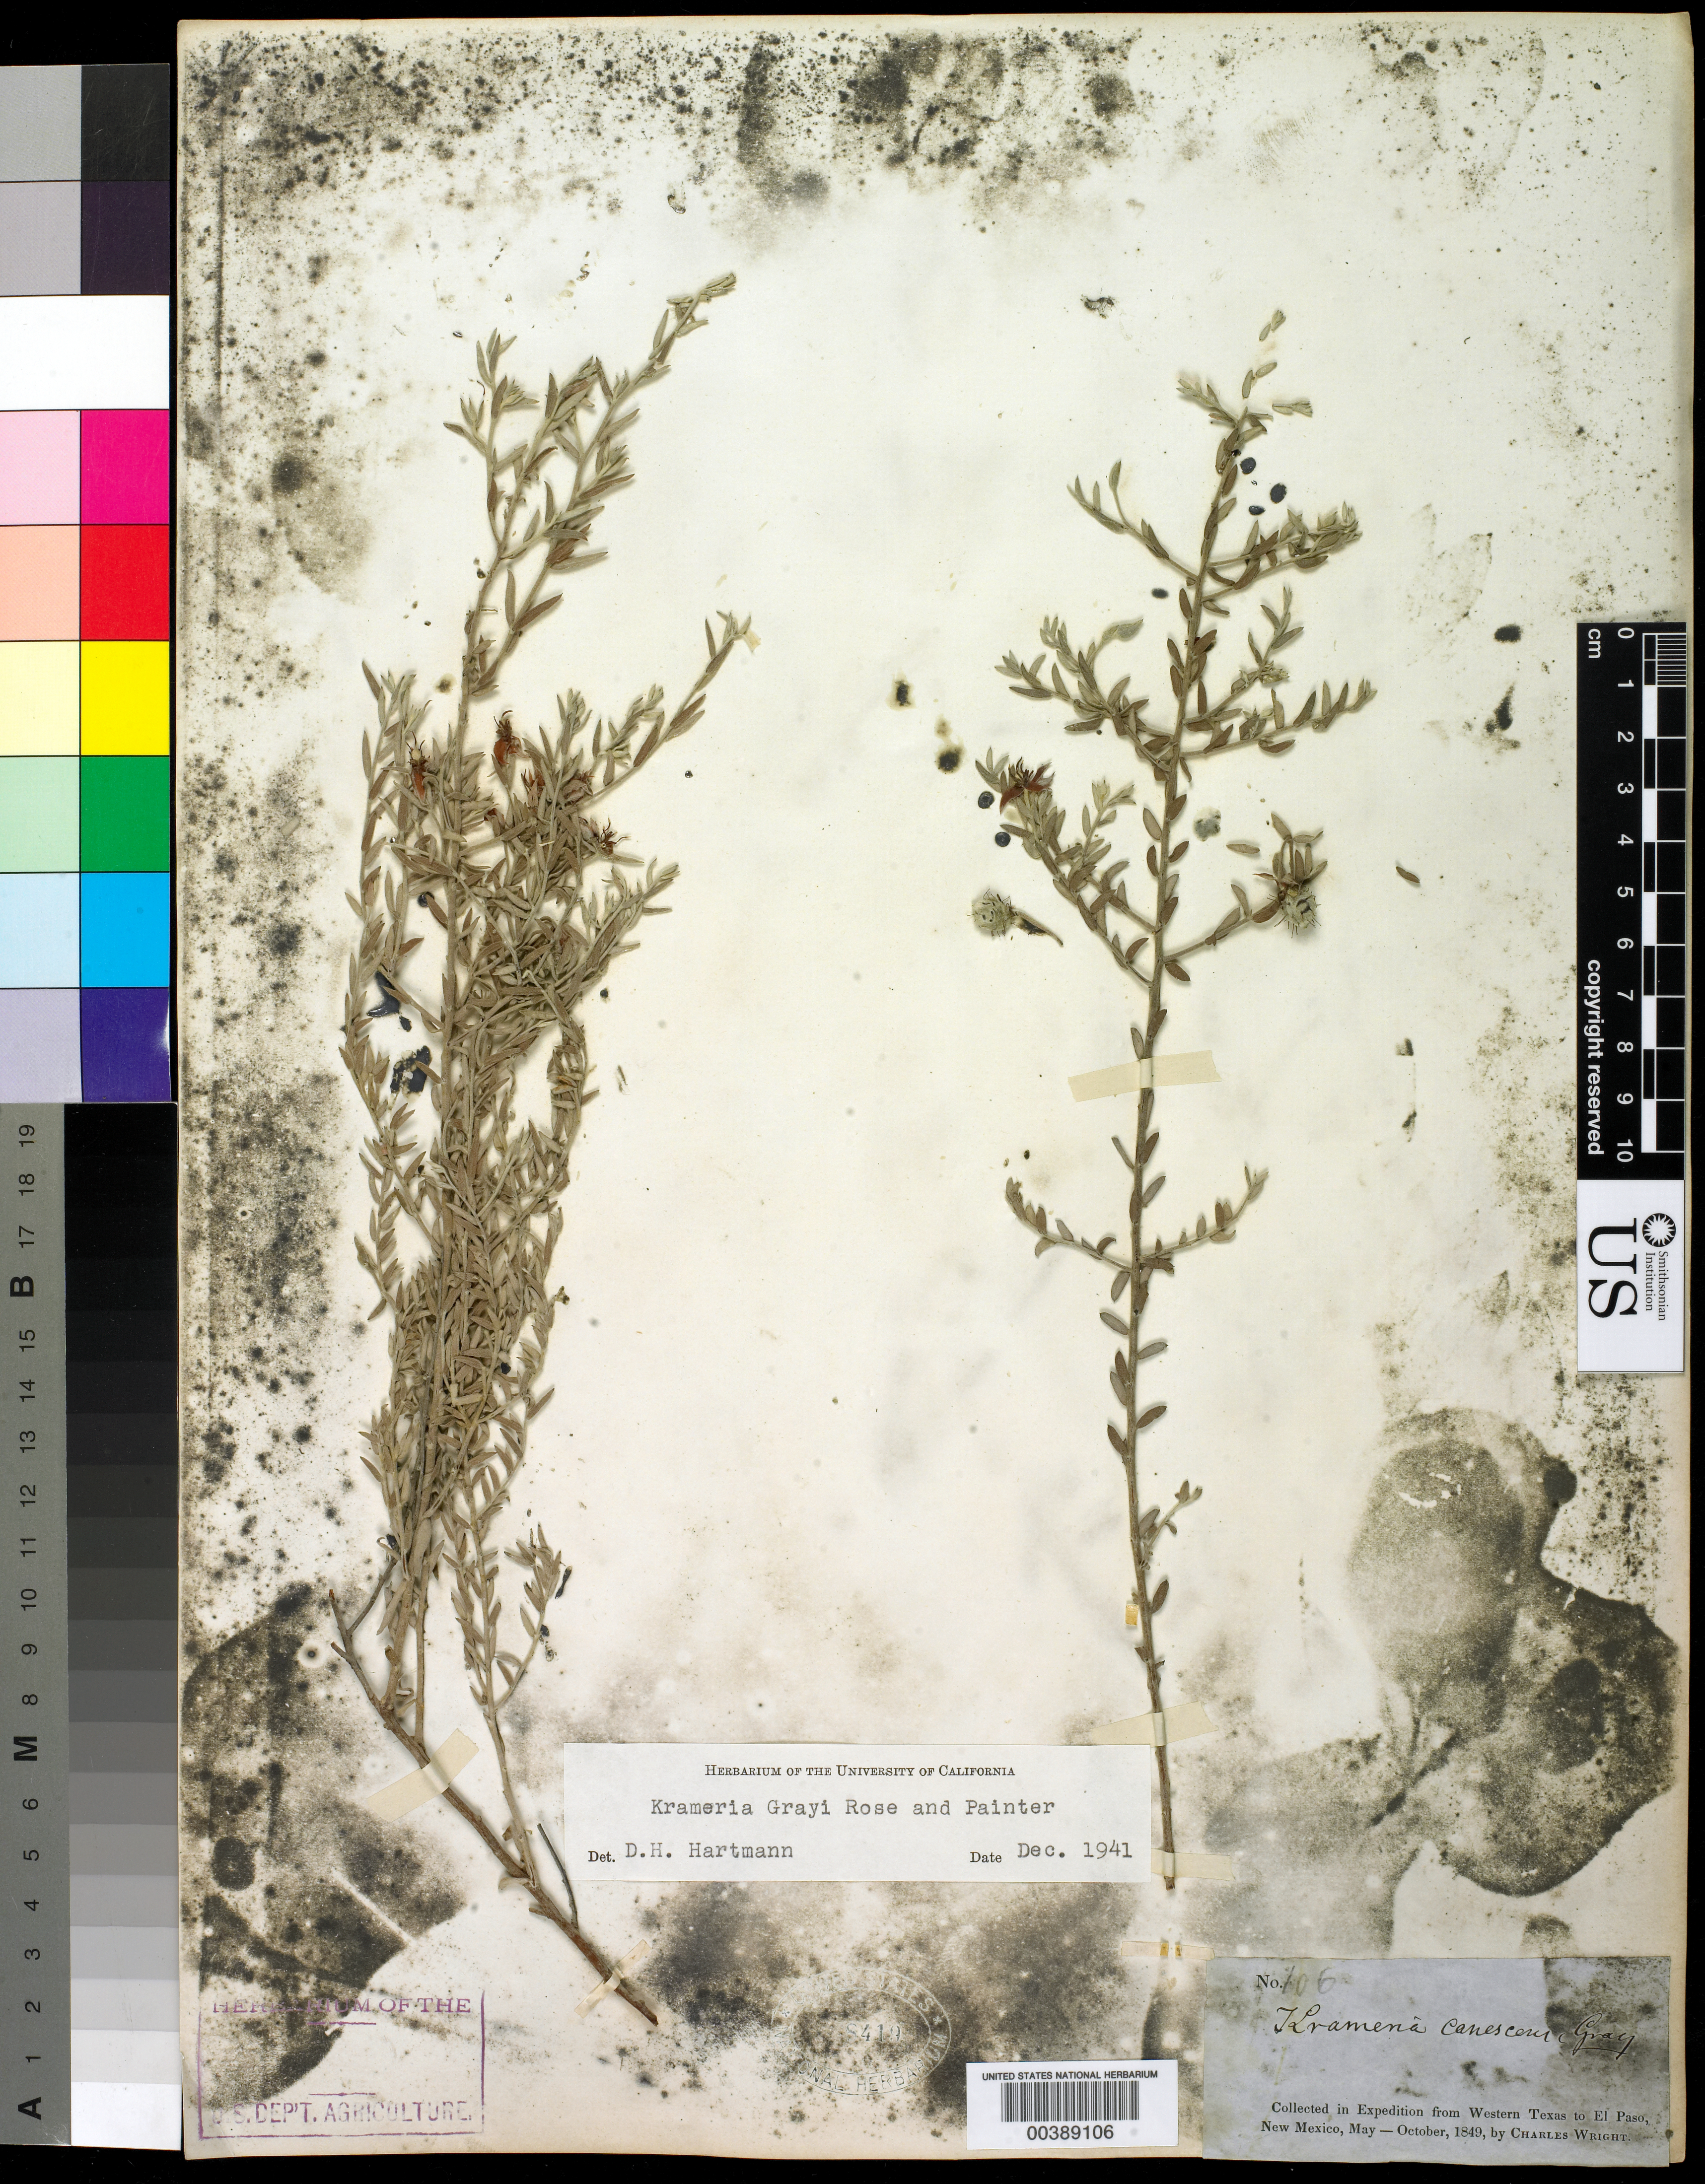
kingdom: Plantae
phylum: Tracheophyta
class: Magnoliopsida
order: Zygophyllales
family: Krameriaceae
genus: Krameria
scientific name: Krameria canescens A. Gray, nom. illeg.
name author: A. Gray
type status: Syntype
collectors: C. Wright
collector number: [Gray] 106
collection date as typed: May 1849 to -- Oct 1849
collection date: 1849-05/1849-10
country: United States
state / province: New Mexico / Texas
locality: Western Texas to El Paso, New Mexico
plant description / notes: Syntype of Krameria canescens A. Gray; "106" on label is taxon number assigned and cited by Gray, not Wright's collection number. Lectotype collection is Wright 820 (lectotypified by Simpson 1989, Fl. Neotrop. 49:48) but unclear whether this specimen is a duplicate of that collection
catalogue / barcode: US 8419